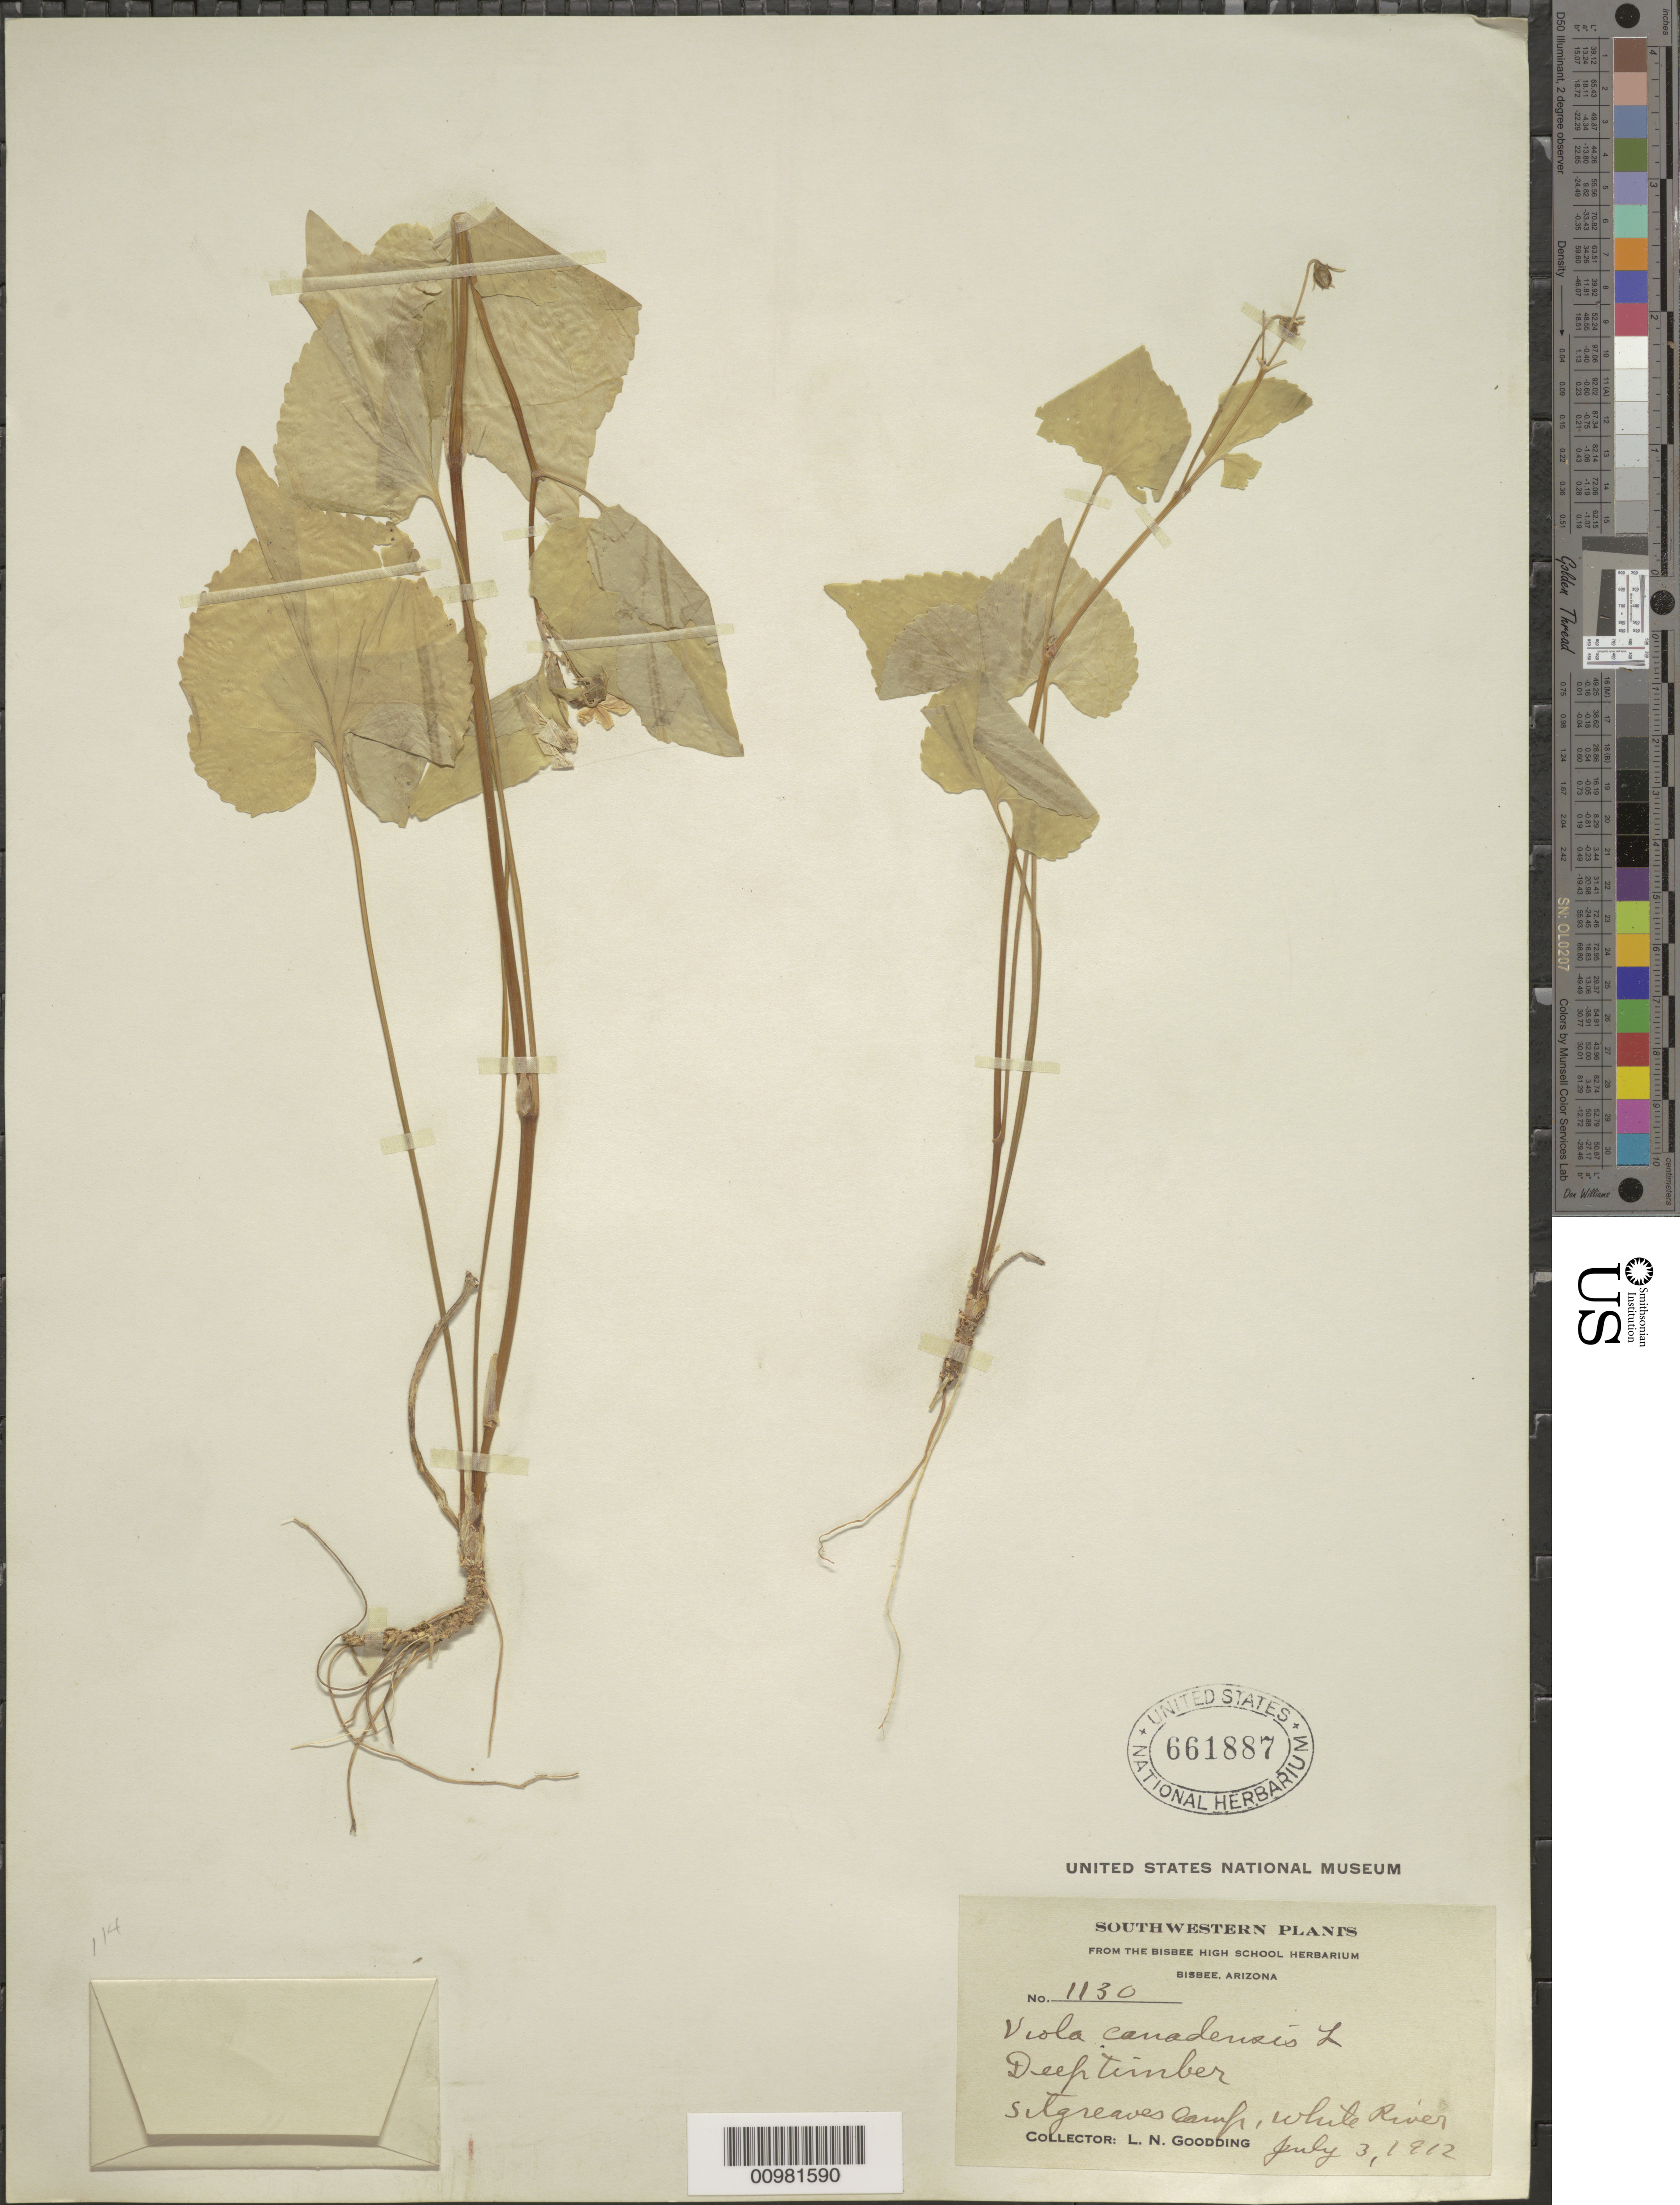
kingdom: Plantae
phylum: Tracheophyta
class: Magnoliopsida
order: Malpighiales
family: Violaceae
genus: Viola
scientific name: Viola canadensis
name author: L.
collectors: L. N. Goodding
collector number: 1130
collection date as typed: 03 Jul 1912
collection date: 1912-07-03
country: United States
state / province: Arizona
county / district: Navajo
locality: White River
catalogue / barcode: US 661887